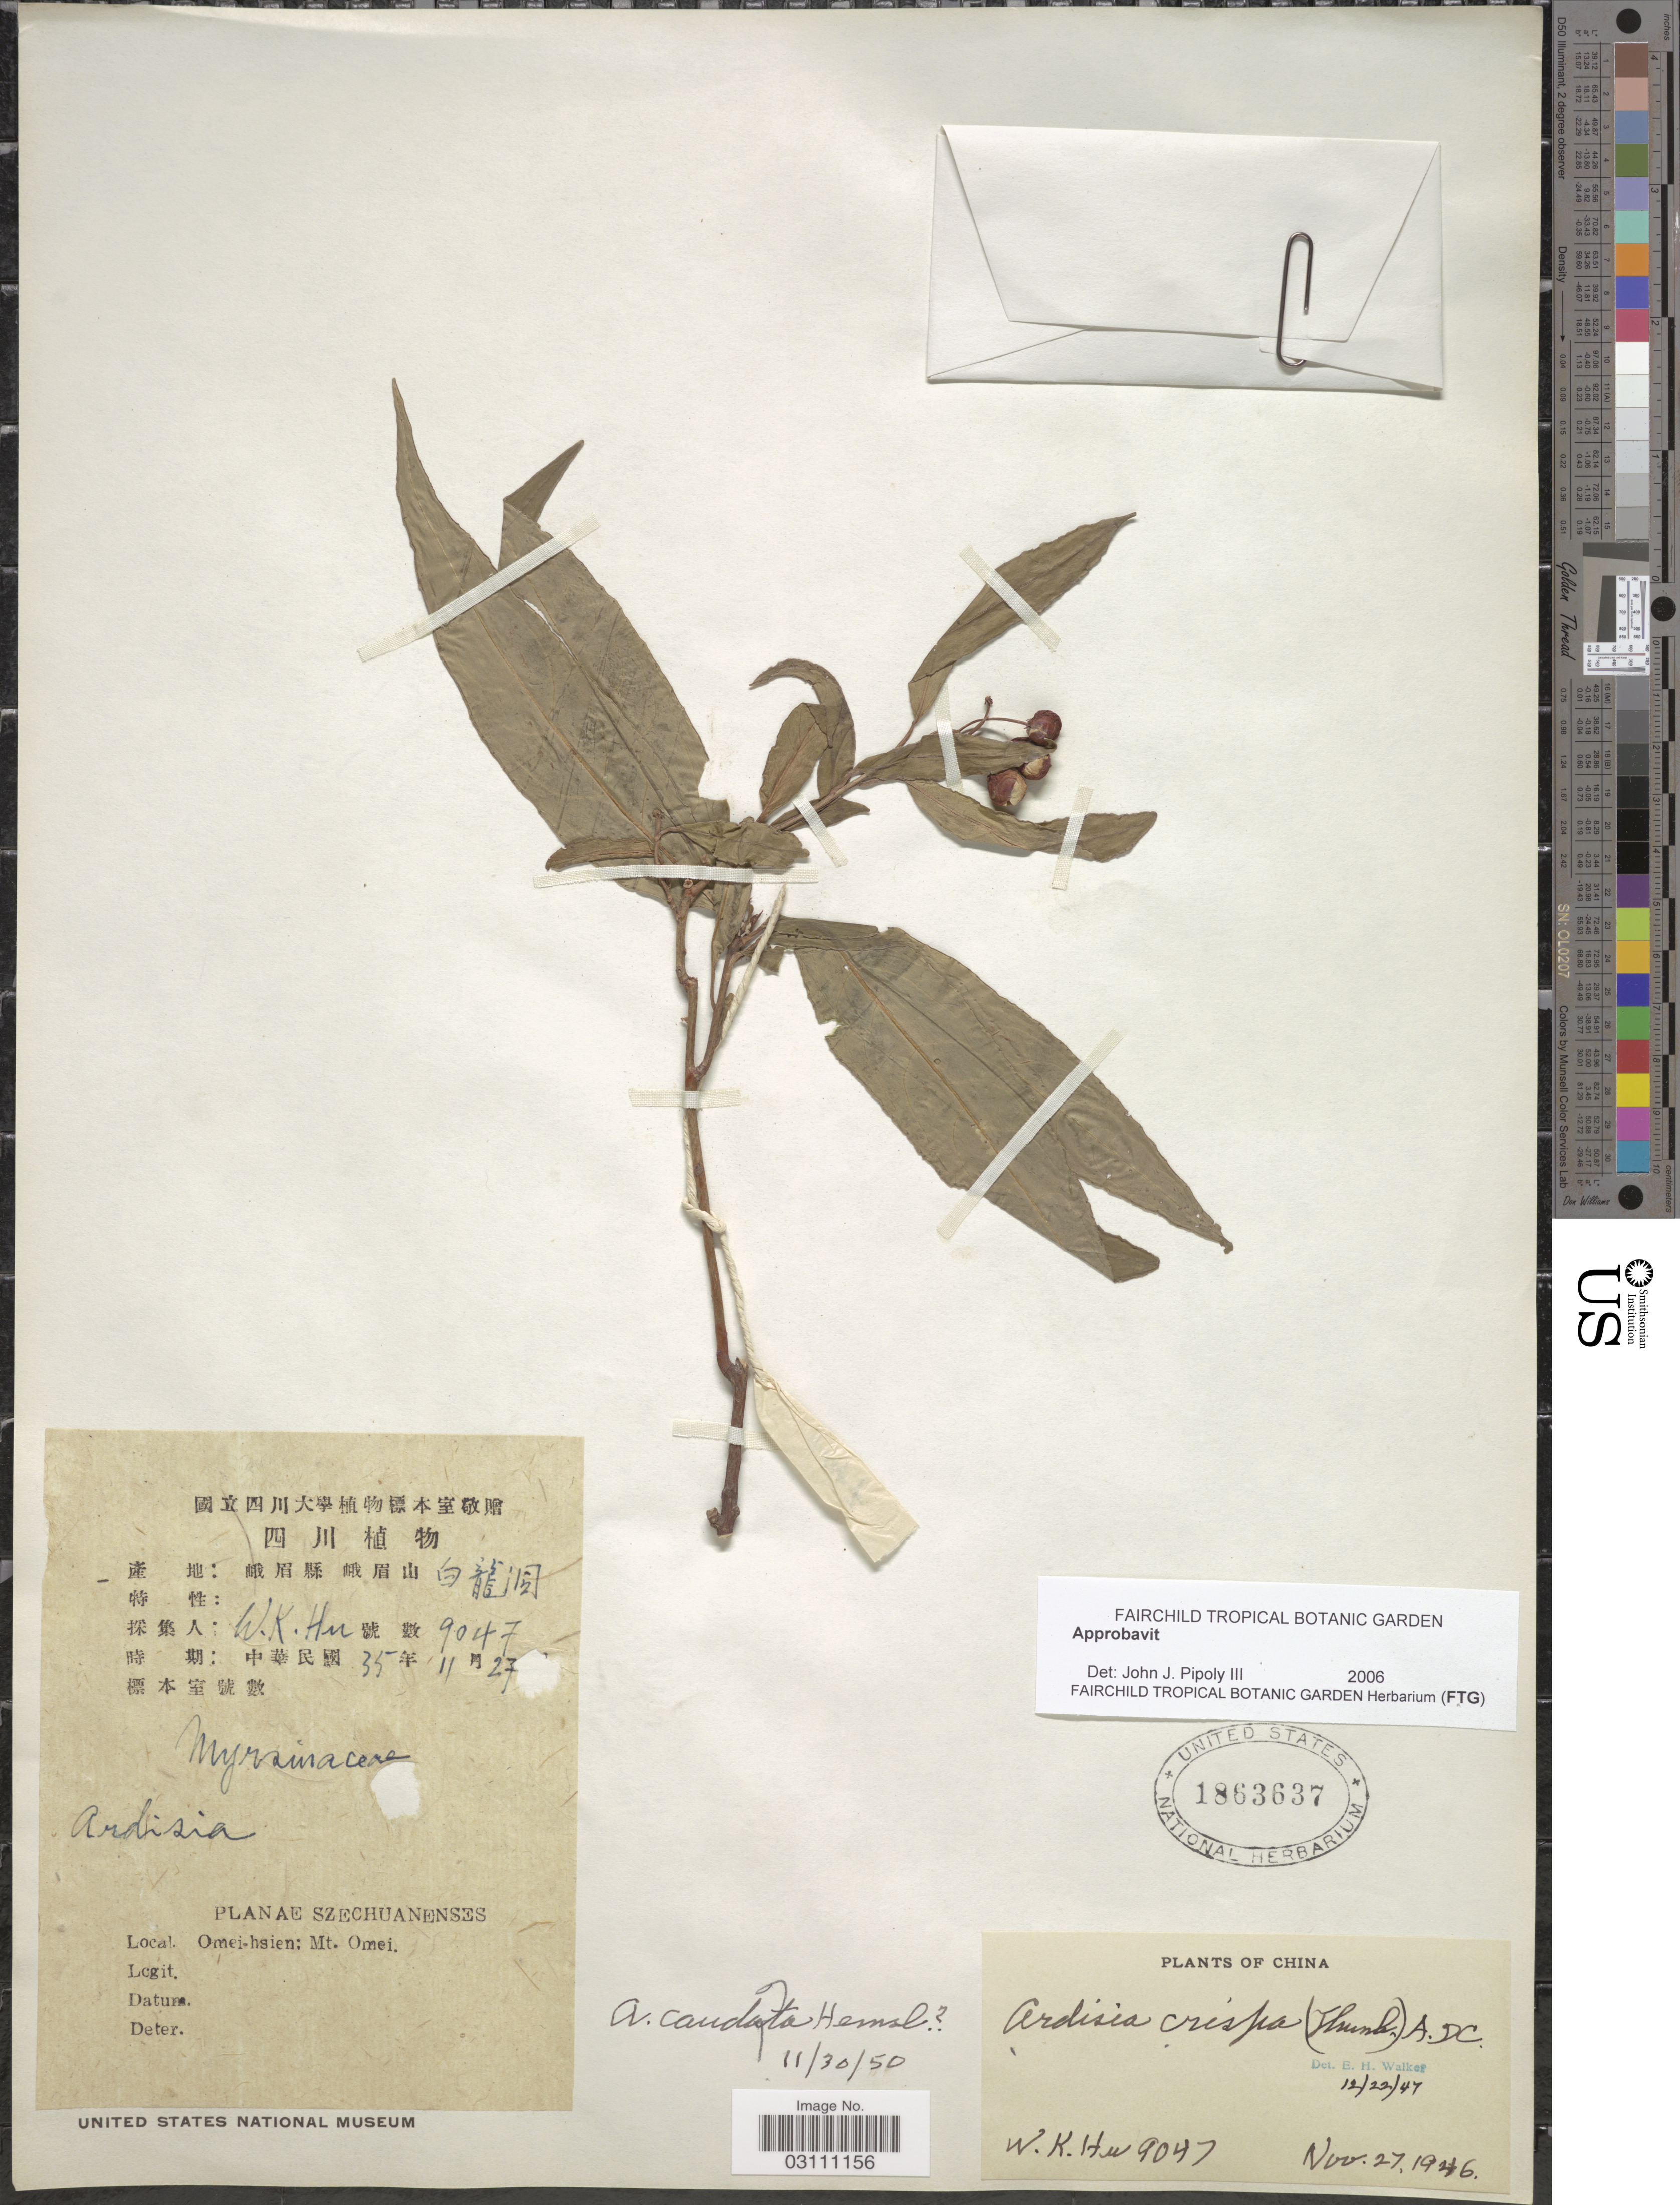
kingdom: Plantae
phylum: Tracheophyta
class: Magnoliopsida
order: Ericales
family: Primulaceae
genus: Ardisia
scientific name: Ardisia caudata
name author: Hemsl.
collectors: W. K. Hu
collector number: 9047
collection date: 1946-11-27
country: China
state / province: Sichuan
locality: Szechuanenses. Omei-hsien: Mt. Omei.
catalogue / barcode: US 1863637